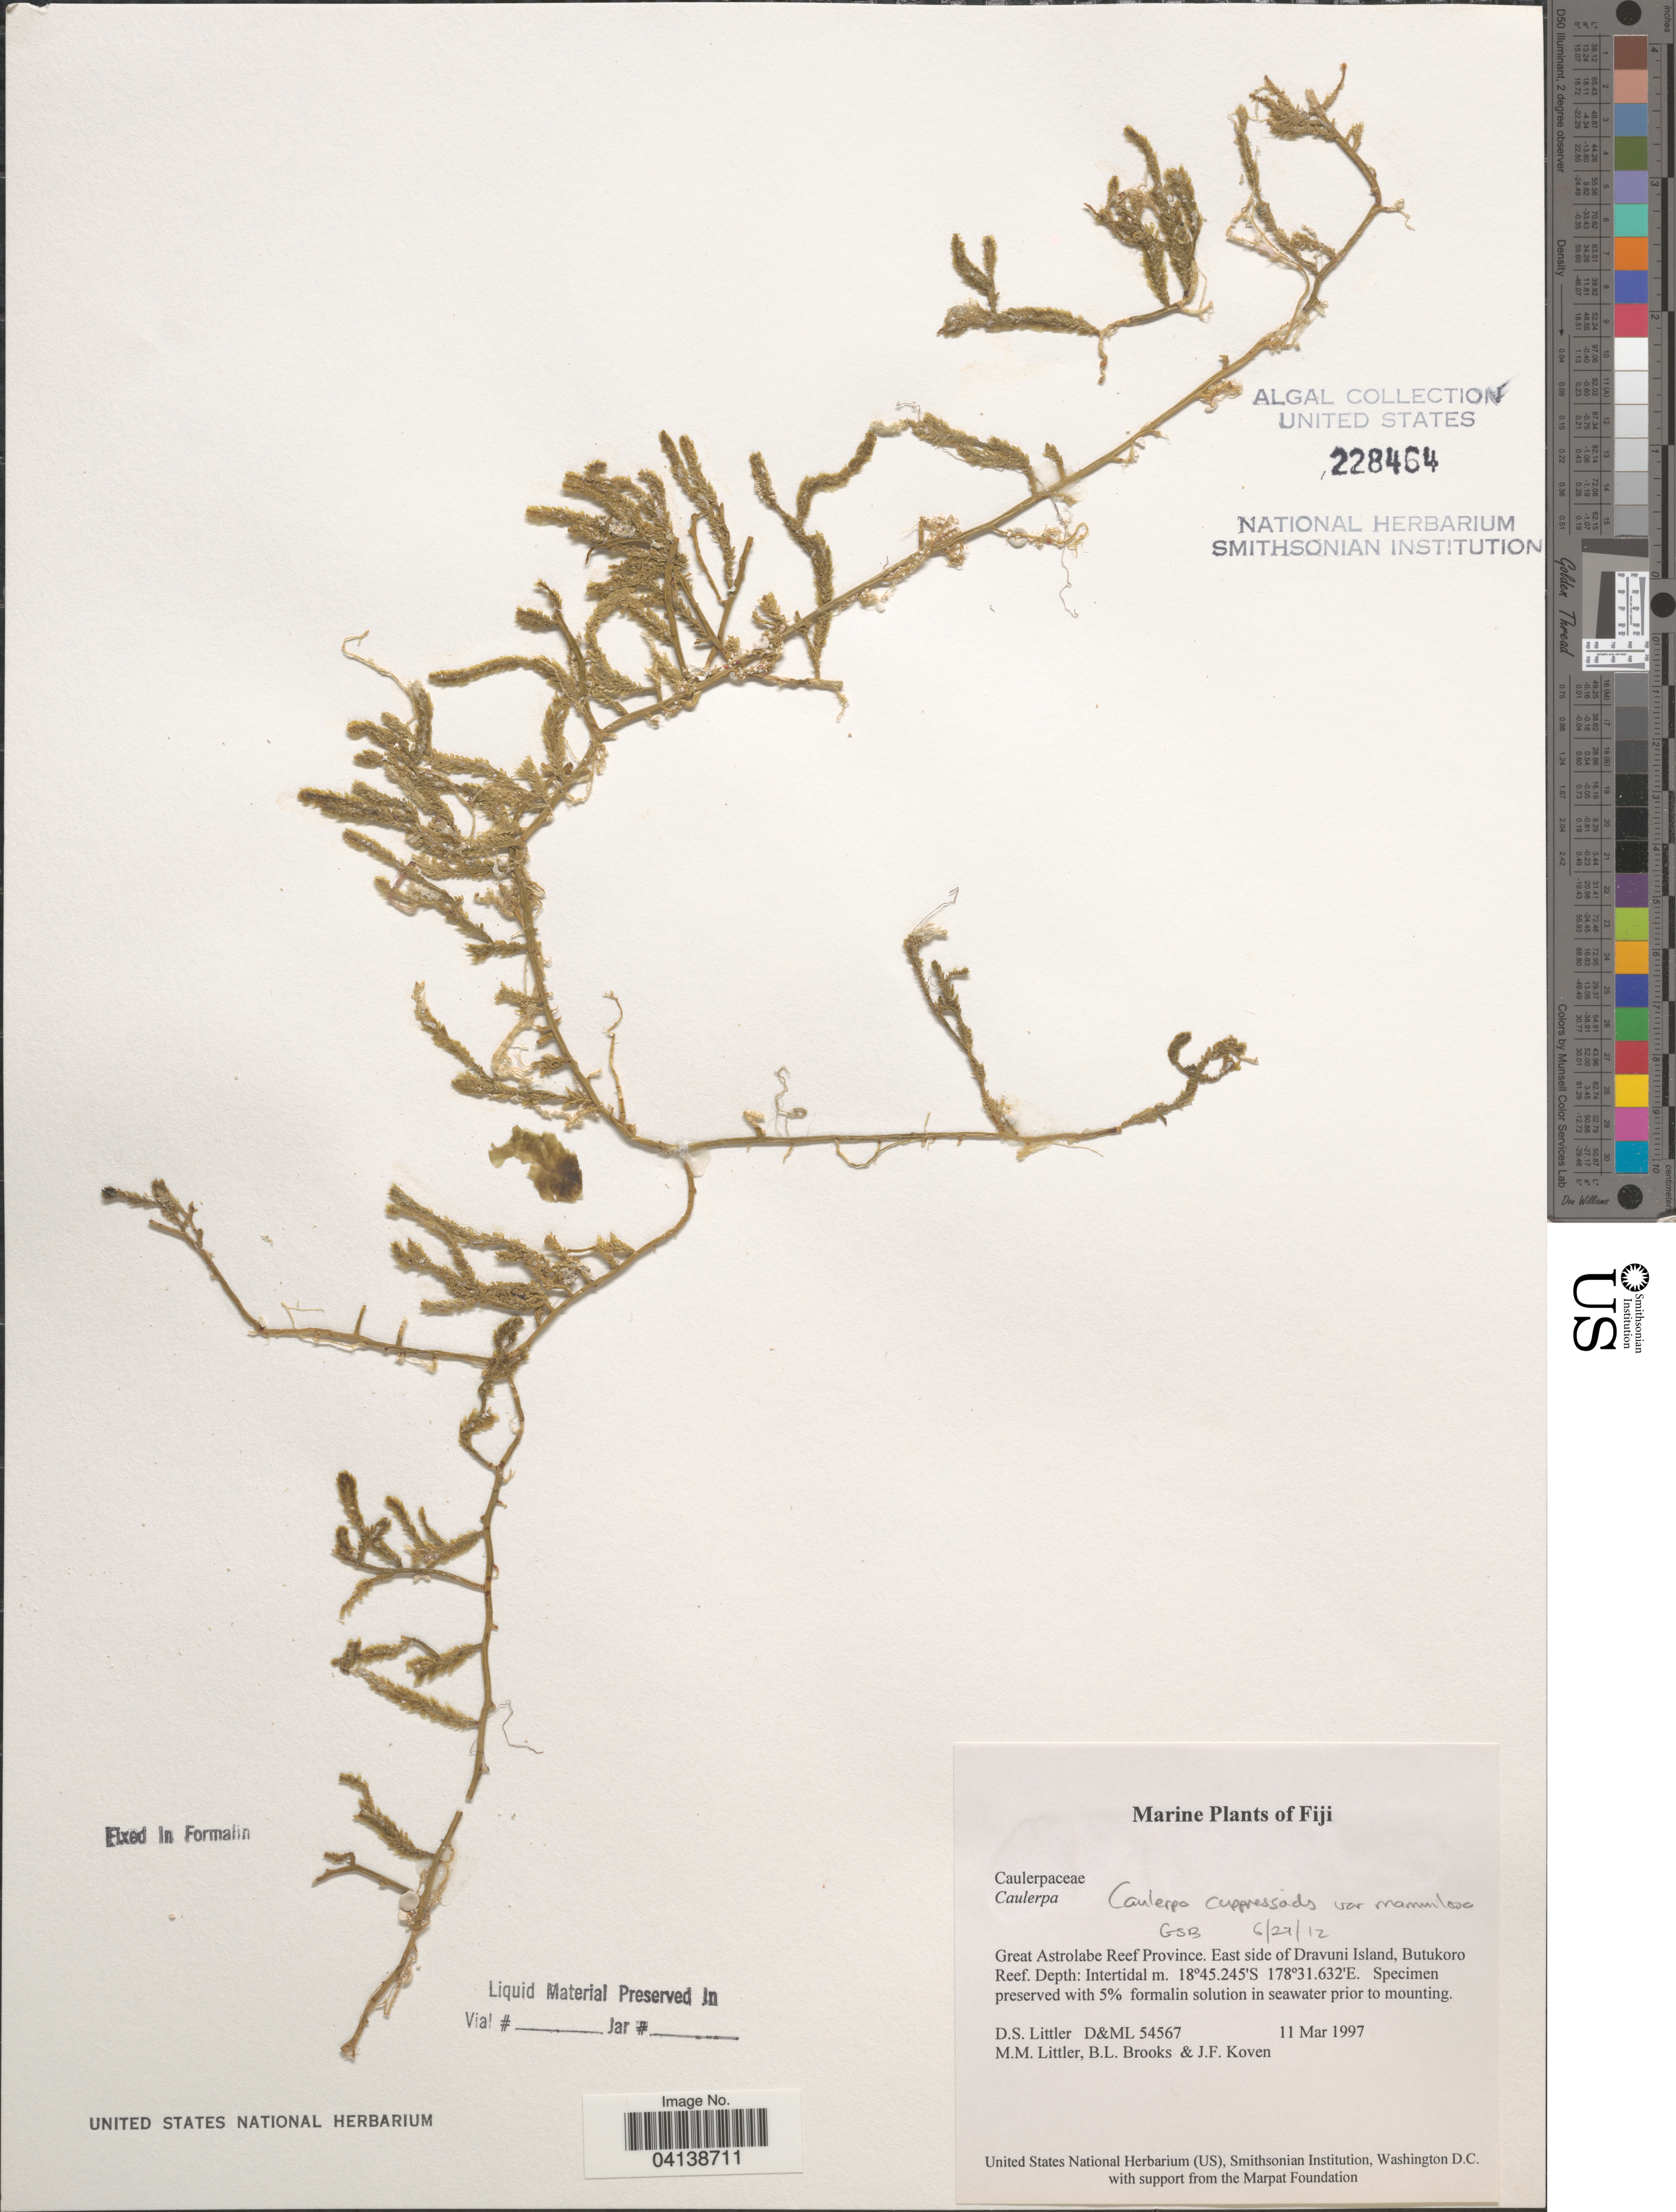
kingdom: Plantae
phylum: Chlorophyta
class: Ulvophyceae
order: Bryopsidales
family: Caulerpaceae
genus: Caulerpa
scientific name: Caulerpa cupressoides var. mamillosa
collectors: D. S. Littler, B. Brooks & J. Koven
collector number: D&ML54567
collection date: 1997-03-11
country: Fiji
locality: Great Astrolabe Reef Province. East side of Dravuni Island, Butukoro Reef.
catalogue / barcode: US 228464